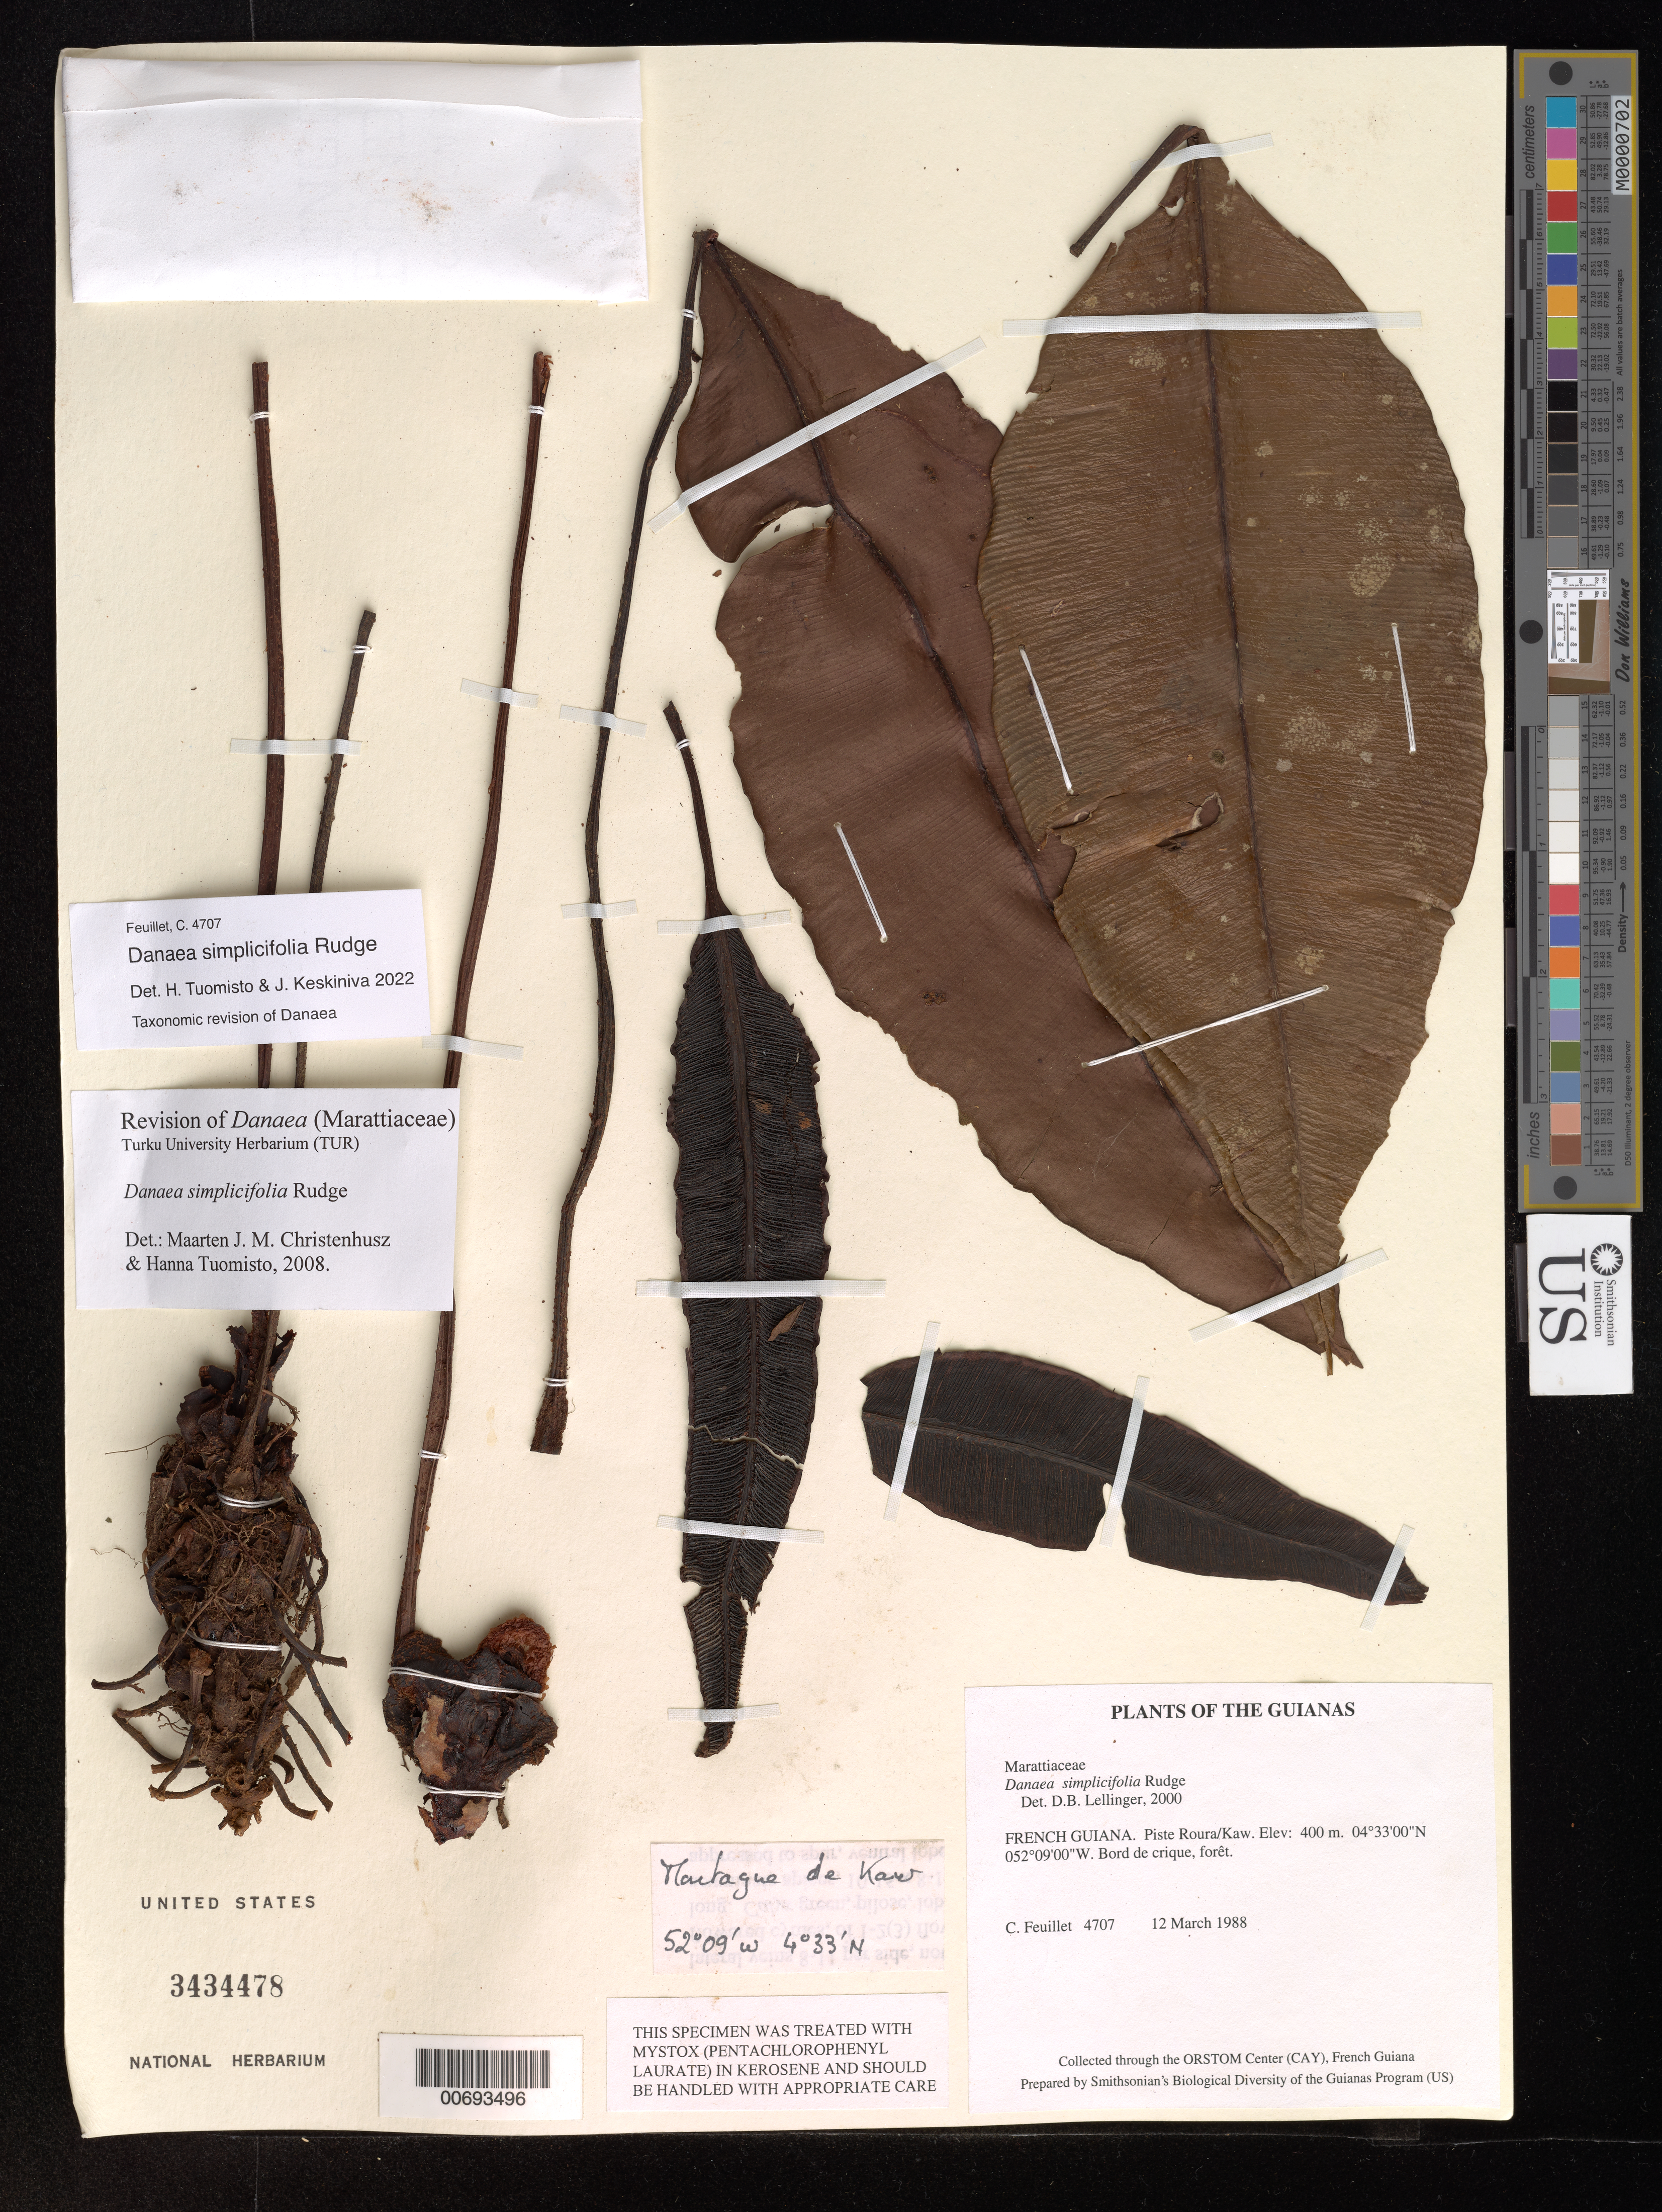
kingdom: Plantae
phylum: Tracheophyta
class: Polypodiopsida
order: Marattiales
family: Marattiaceae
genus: Danaea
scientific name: Danaea simplicifolia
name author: Rudge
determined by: Lellinger, David B., (BOT), Smithsonian Institution - National Museum of Natural History (UNITED STATES)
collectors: C. Feuillet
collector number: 4707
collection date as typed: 12 Mar 1988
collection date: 1988-03-12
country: French Guiana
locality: Piste Roura, Montagne de Kaw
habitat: Bord de crique, forêt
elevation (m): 0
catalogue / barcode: US 3434478